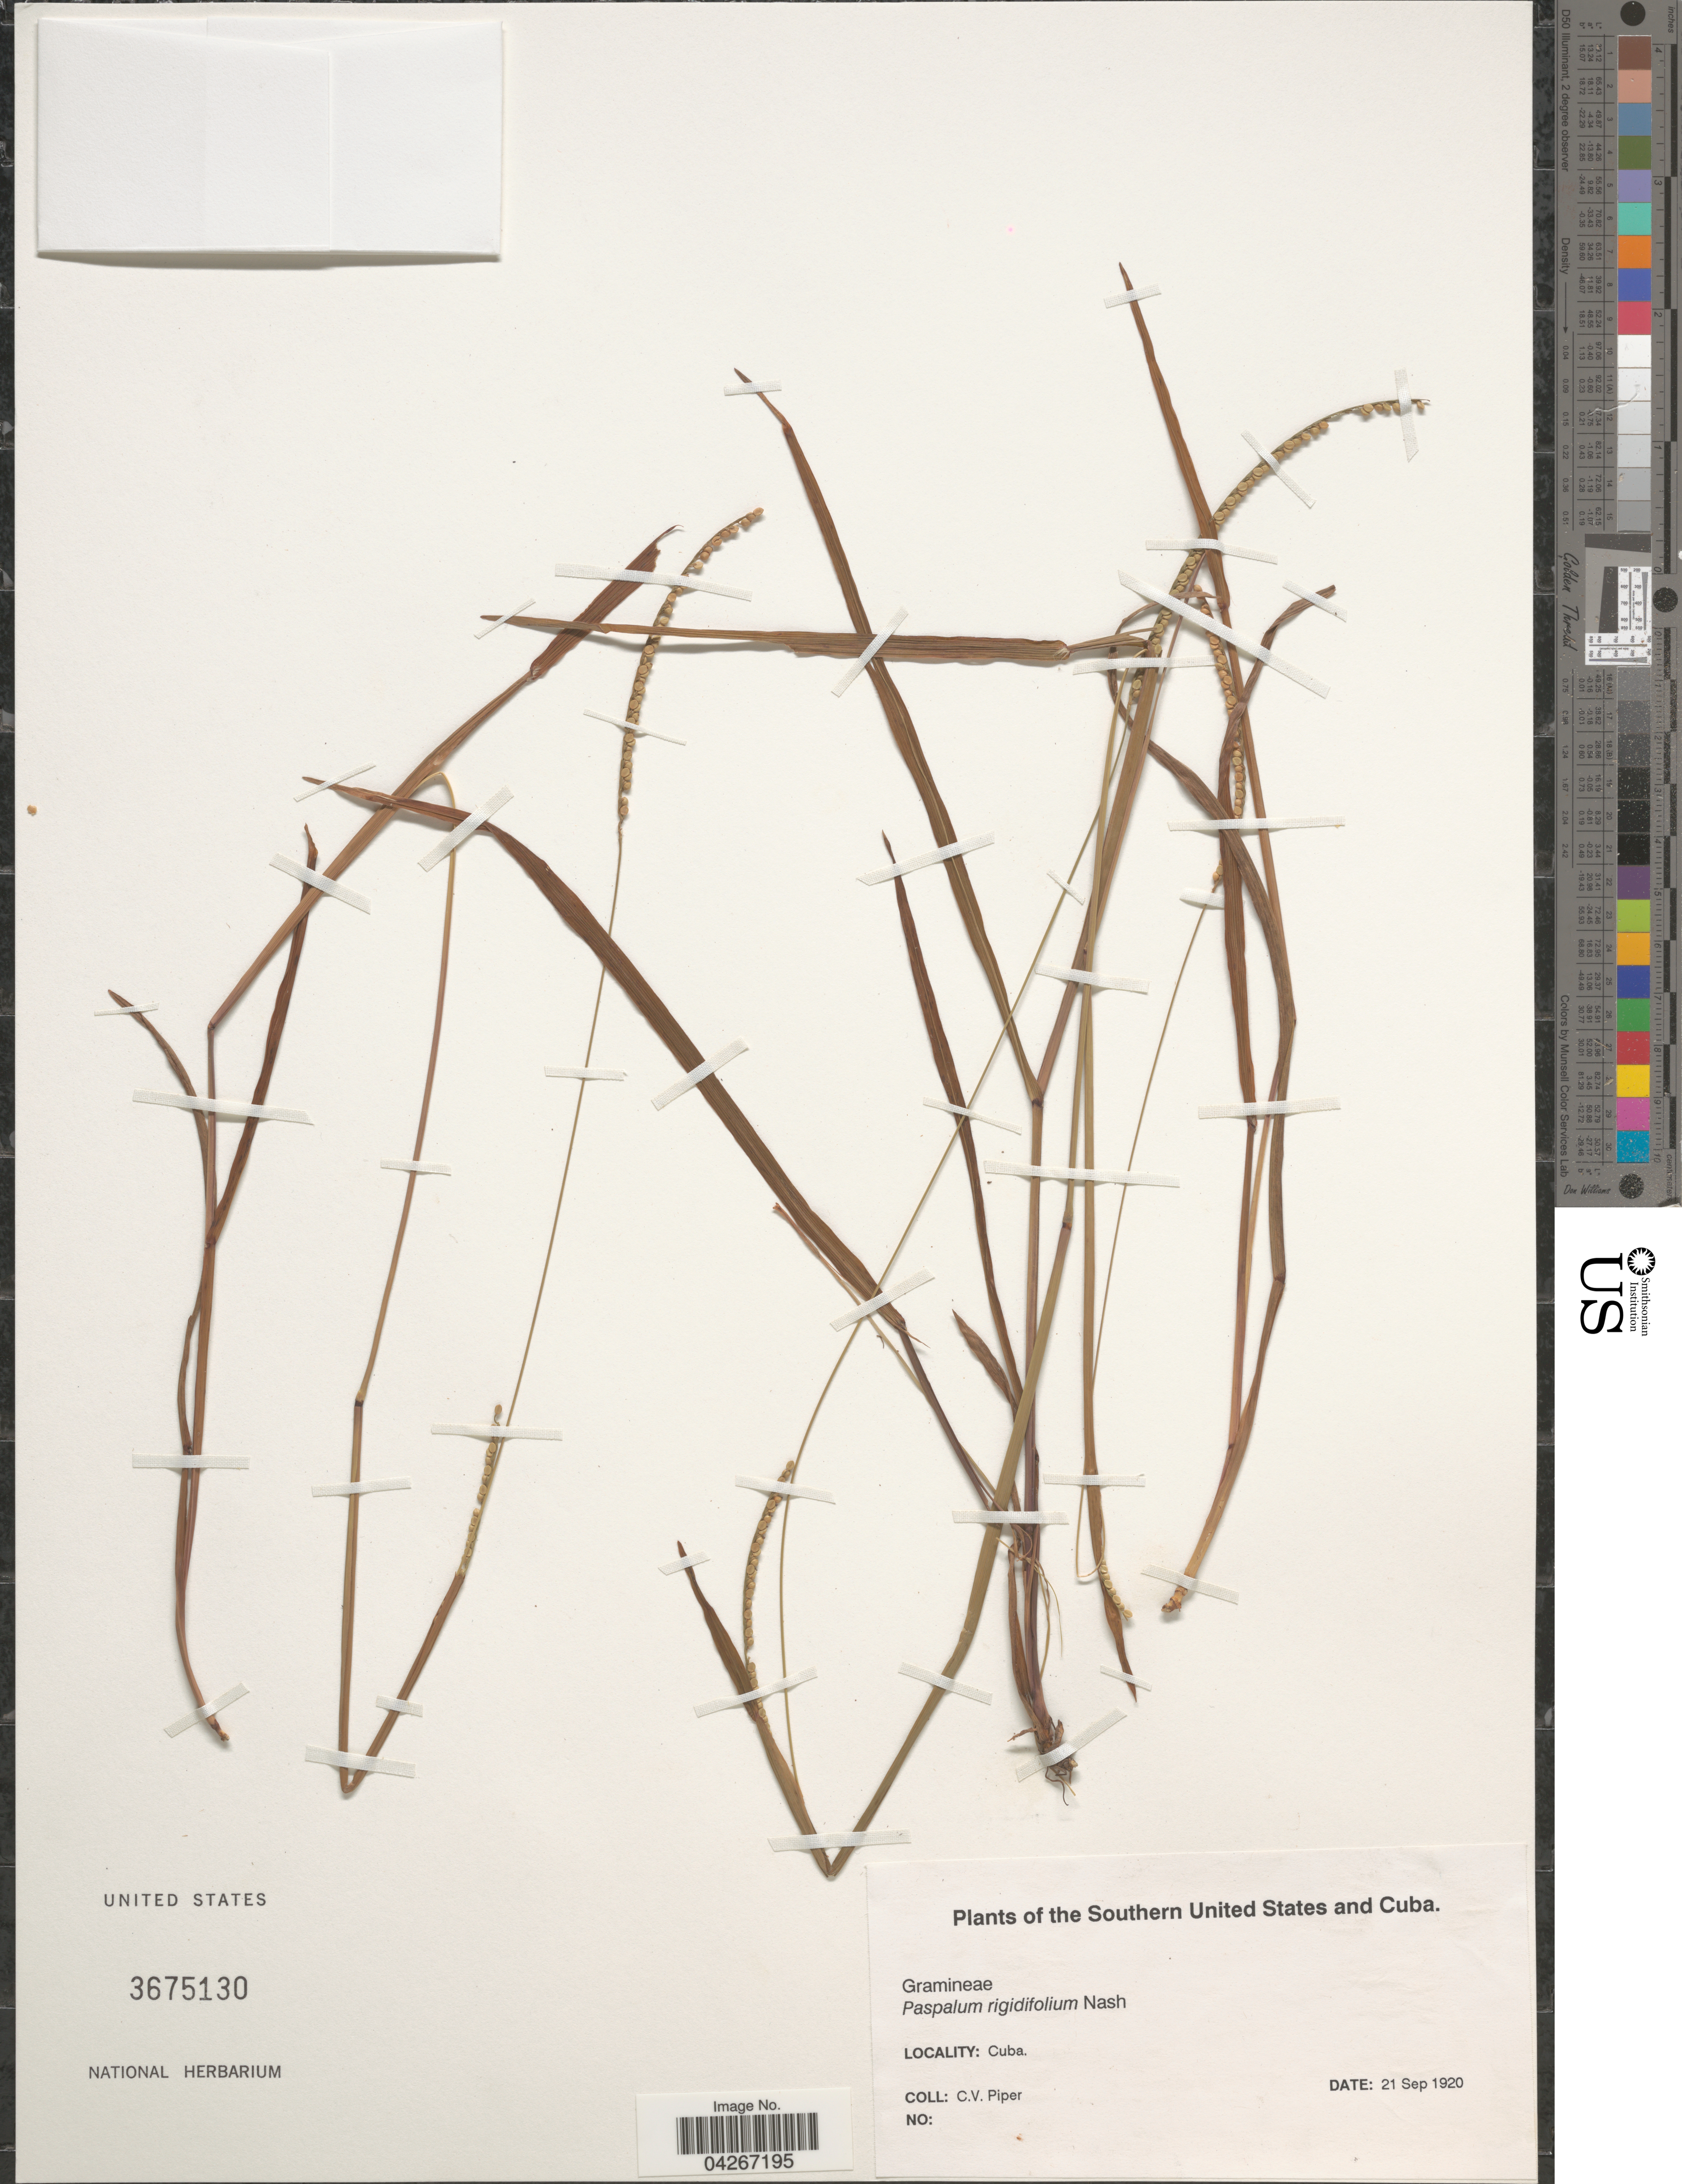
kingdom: Plantae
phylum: Tracheophyta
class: Liliopsida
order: Poales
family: Poaceae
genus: Paspalum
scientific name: Paspalum setaceum var. rigidifolium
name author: (Nash) D.J. Banks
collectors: C. V. Piper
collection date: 1920-09-21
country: Cuba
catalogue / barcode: US 3675130